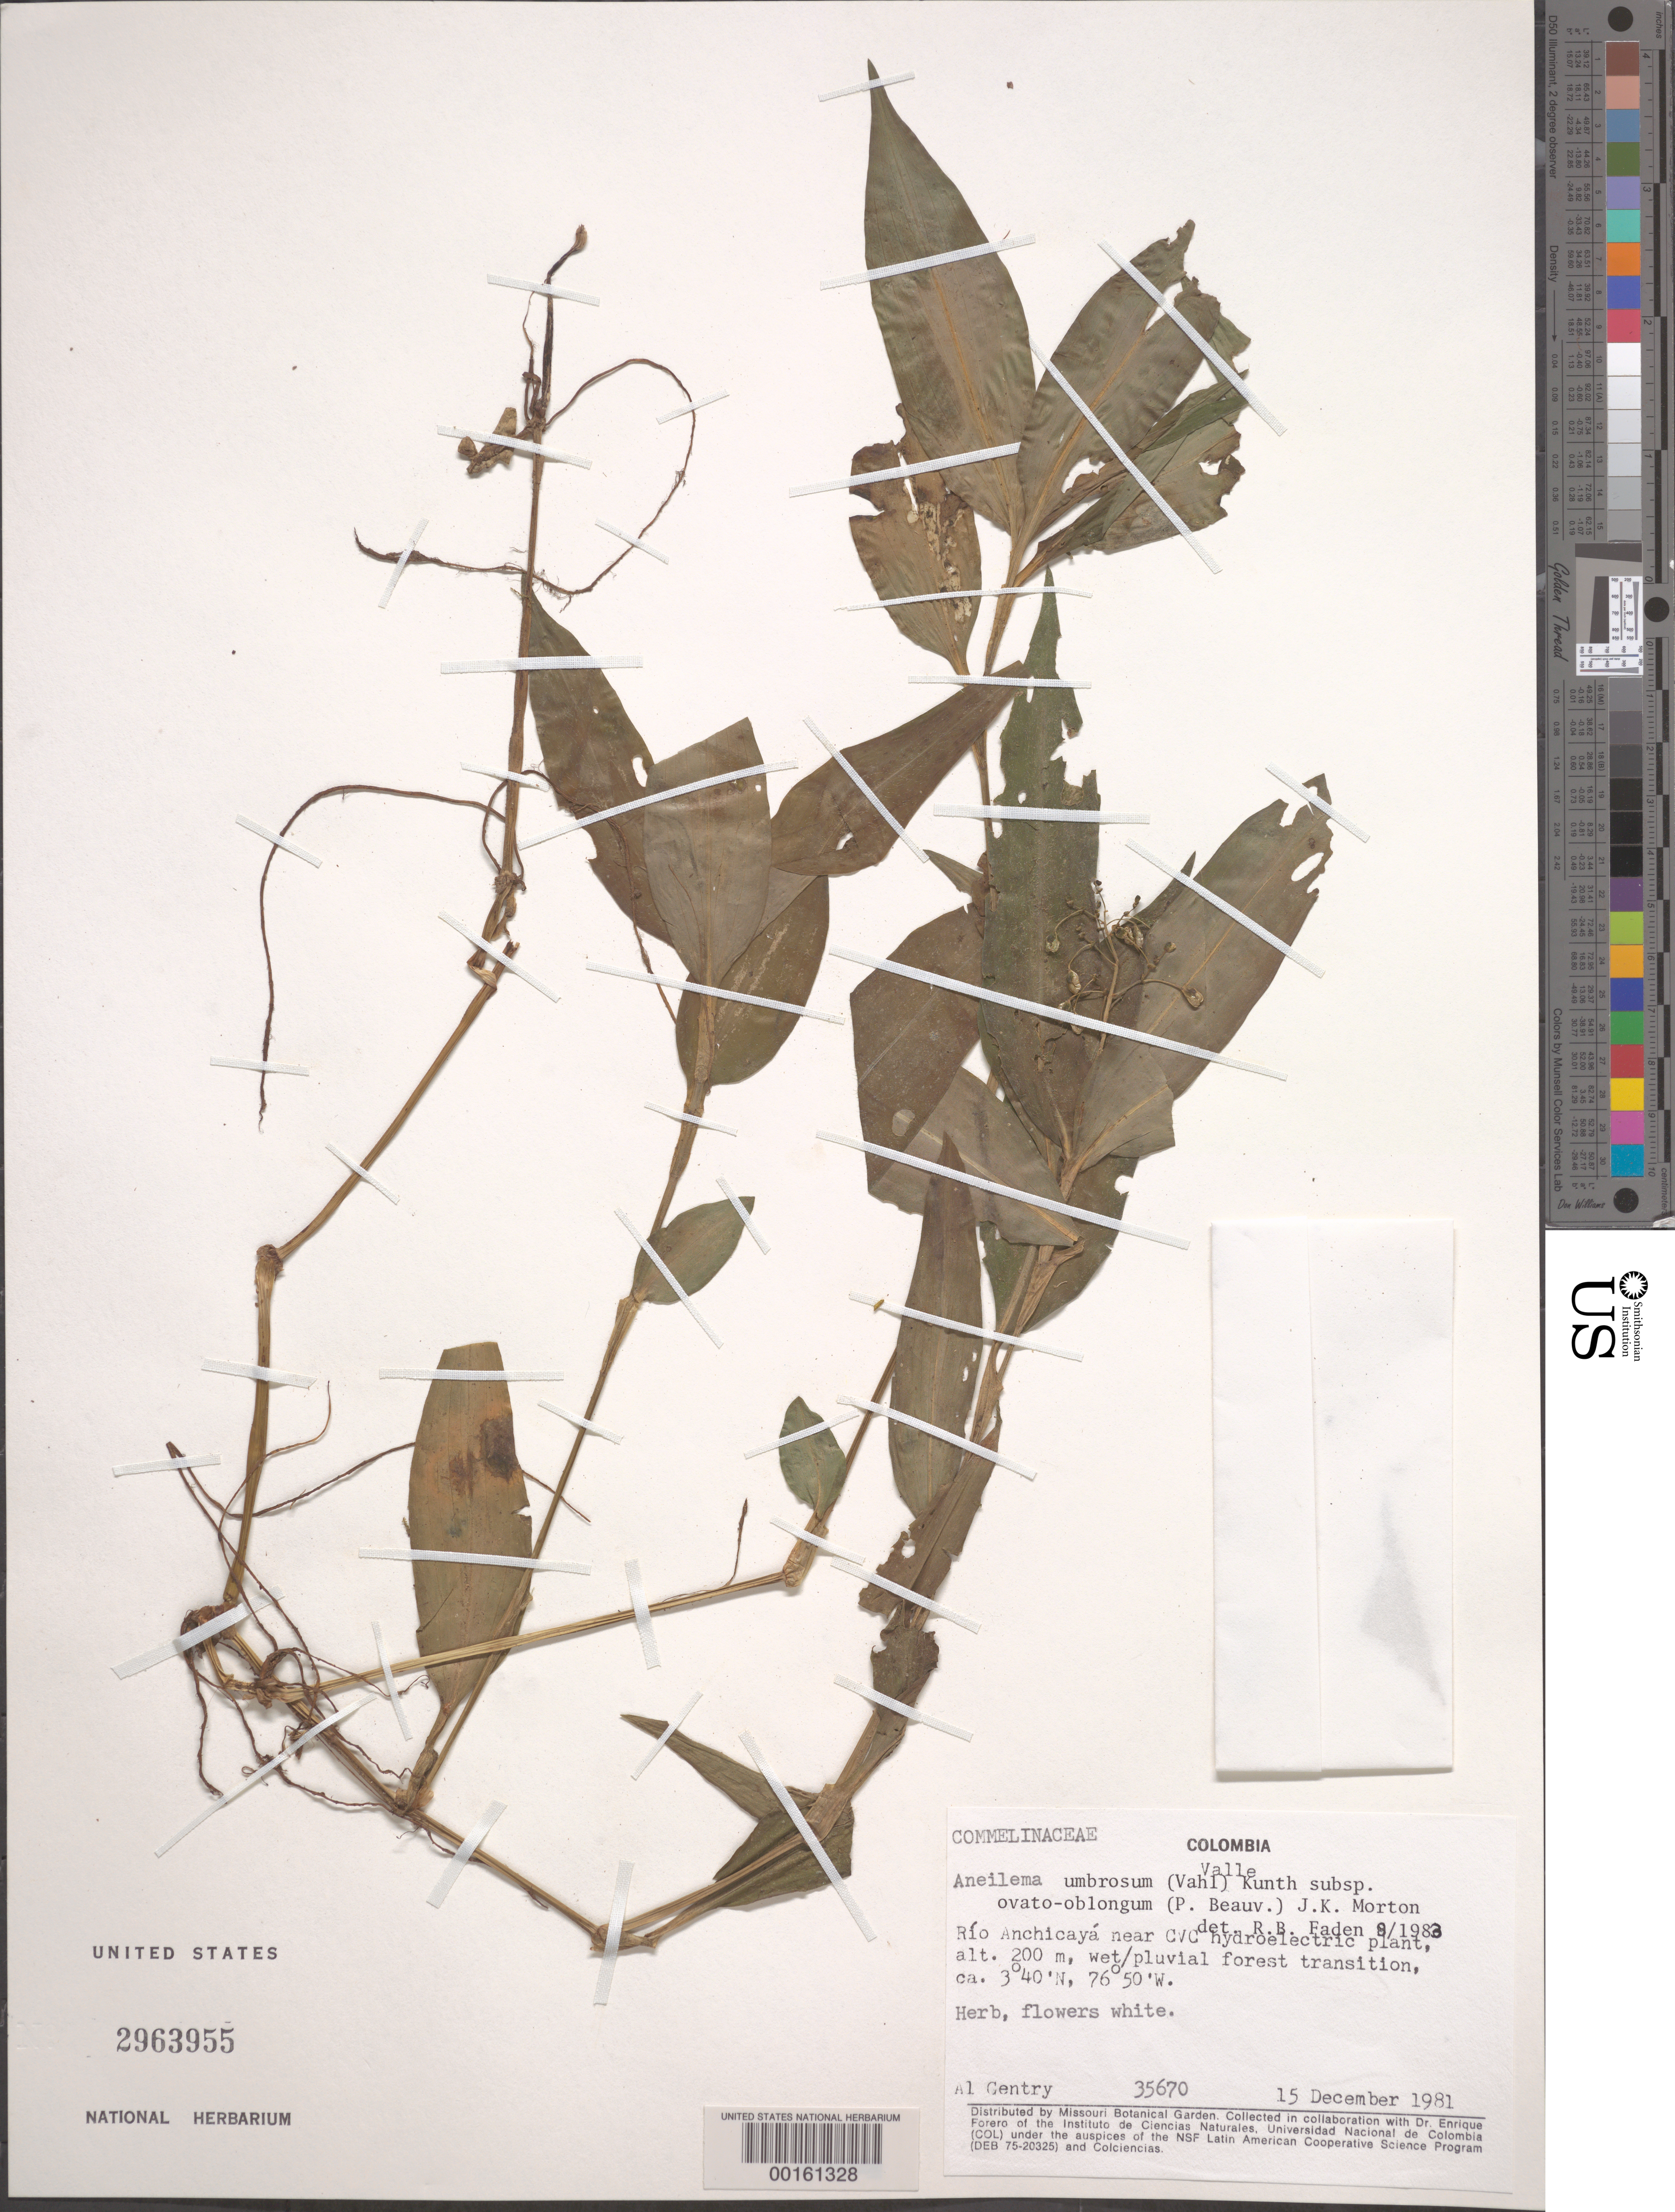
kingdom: Plantae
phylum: Tracheophyta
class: Liliopsida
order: Commelinales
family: Commelinaceae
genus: Aneilema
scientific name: Aneilema umbrosum subsp. ovato-oblongum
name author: (P. Beauv.) J.K. Morton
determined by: Faden, Robert B., (US), Smithsonian Institution - National Museum of Natural History (UNITED STATES)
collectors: A. H. Gentry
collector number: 35670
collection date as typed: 15 Dec 1981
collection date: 1981-12-15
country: Colombia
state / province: Valle del Cauca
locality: Rio Anchicaya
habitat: Wet forest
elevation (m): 200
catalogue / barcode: US 2963955